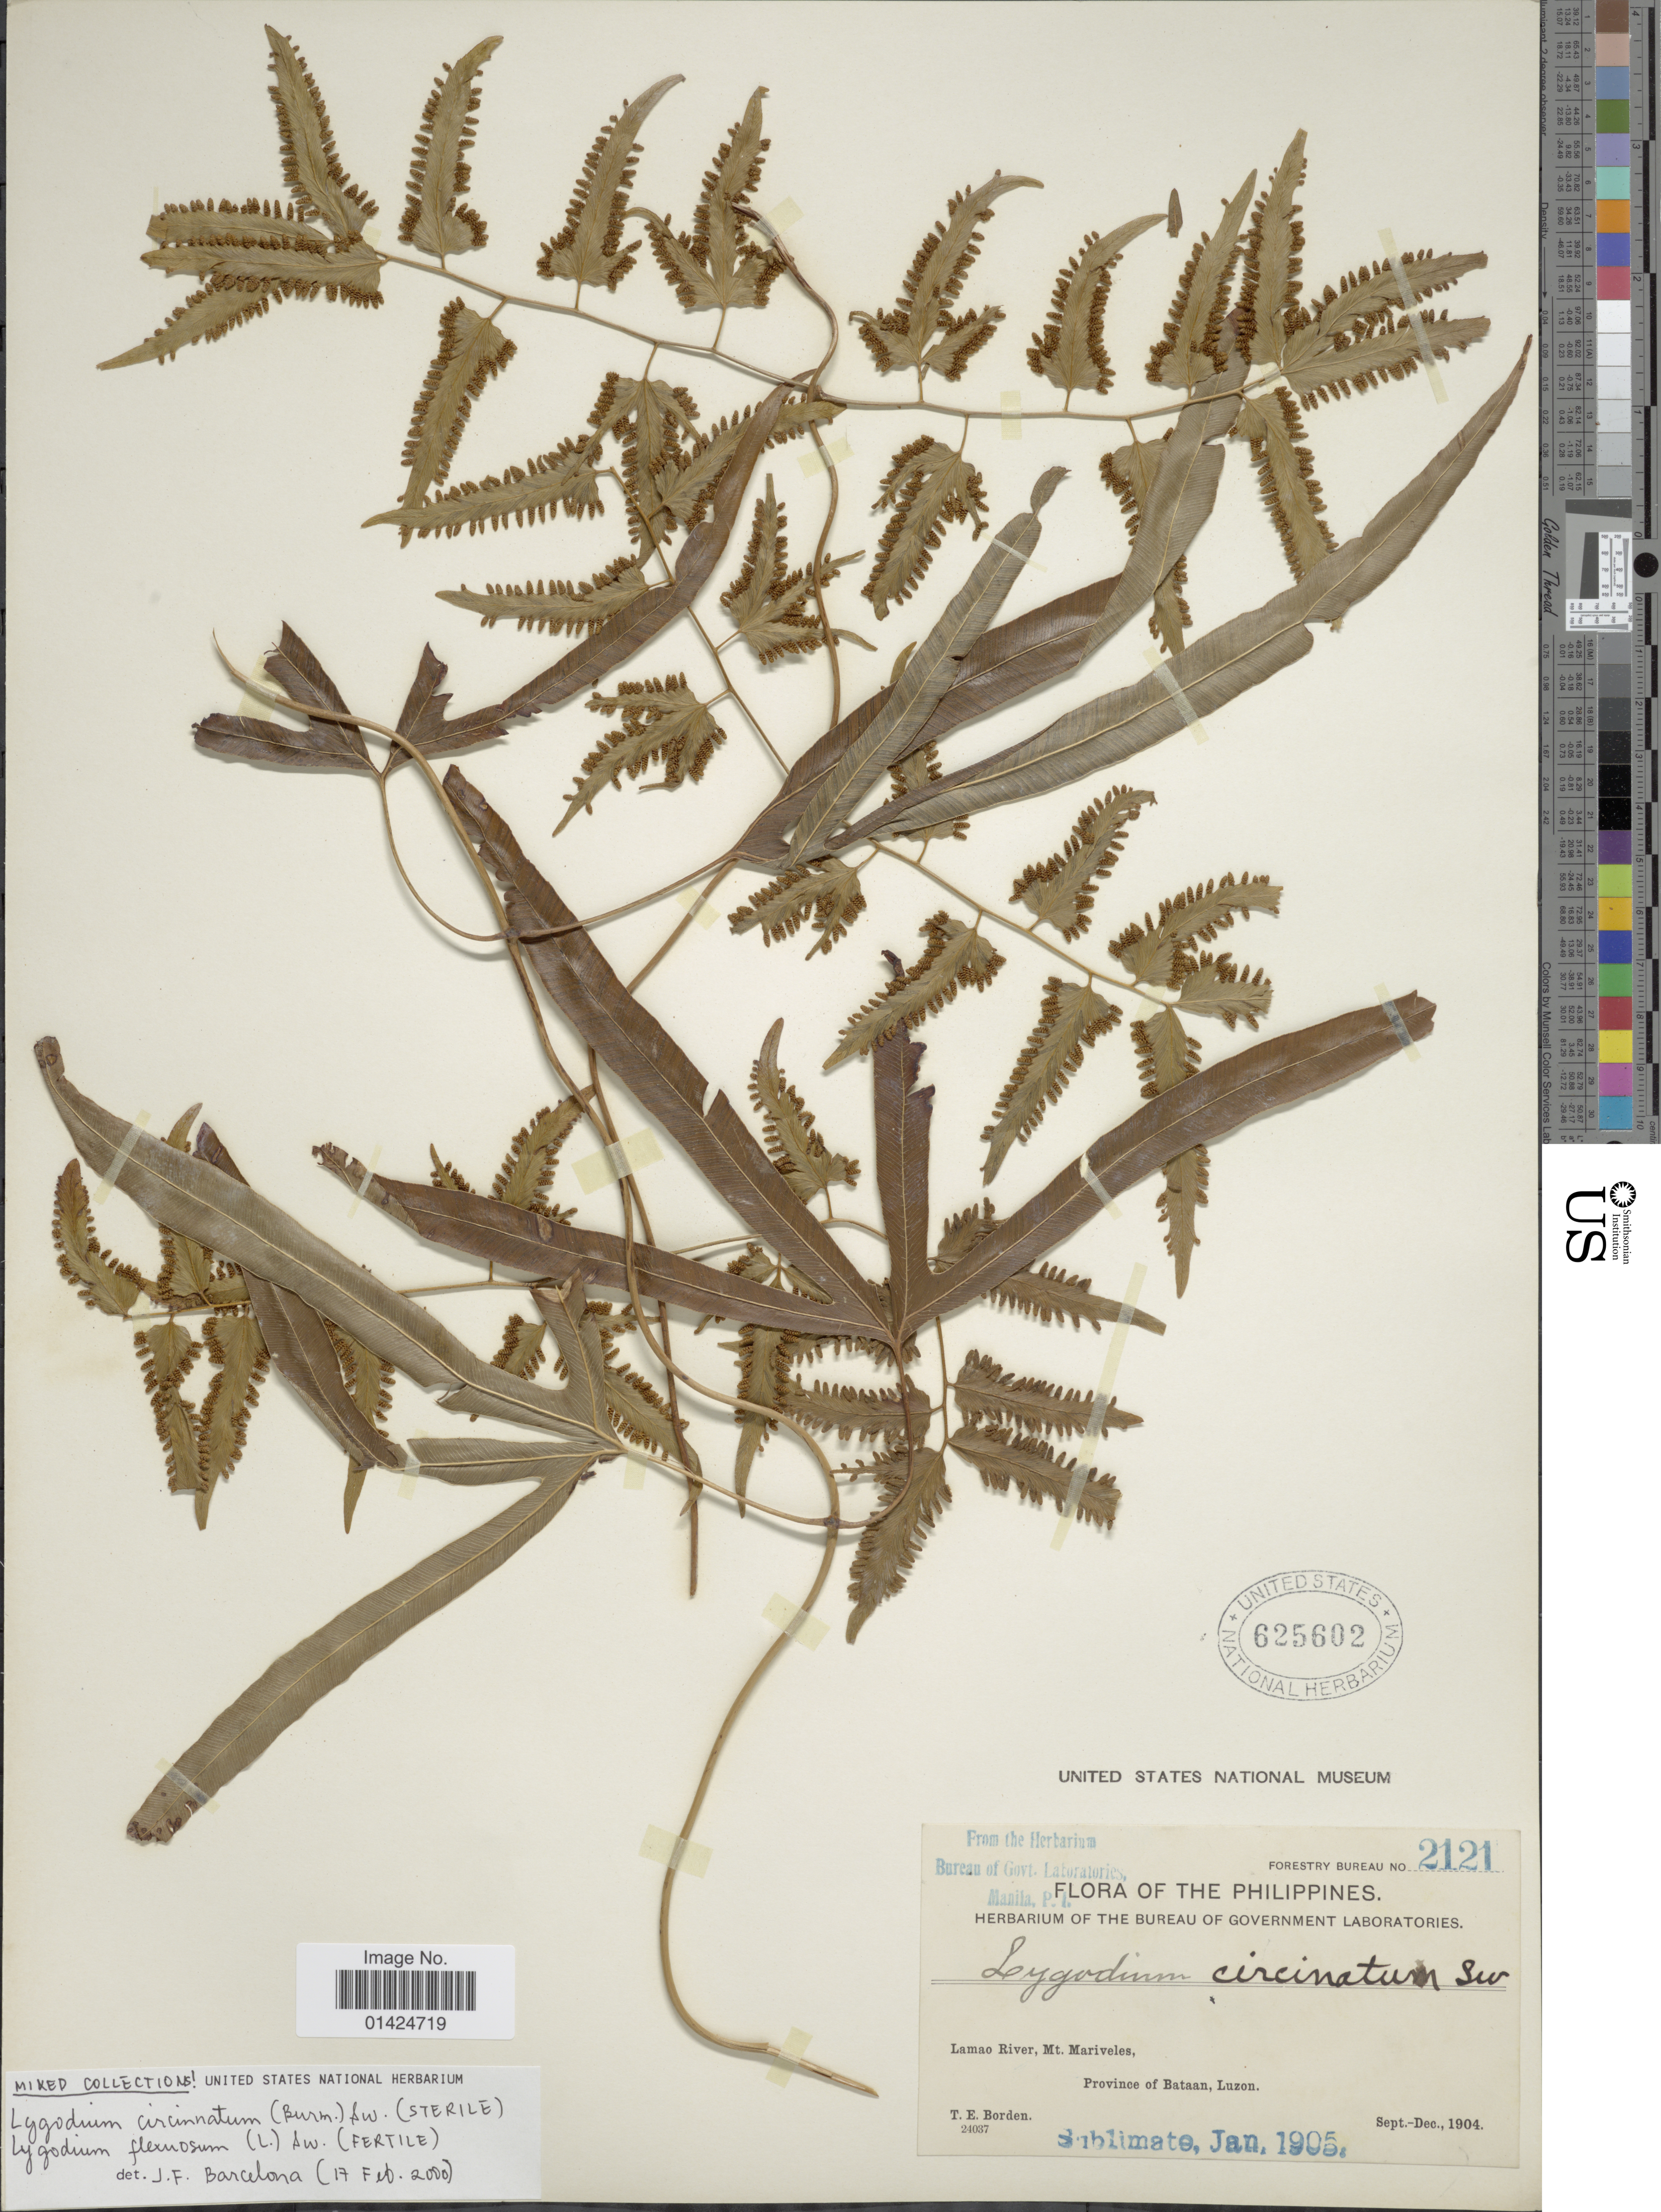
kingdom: Plantae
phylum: Tracheophyta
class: Polypodiopsida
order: Schizaeales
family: Lygodiaceae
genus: Lygodium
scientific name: Lygodium circinnatum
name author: (Burm. f.) Sw.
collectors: T. E. Borden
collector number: Forestry Bureau 2121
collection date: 1904-09/1904-12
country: Philippines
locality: Lamao River, Mt. Mariveles, Province of Bataan.Luzon.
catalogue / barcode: US 625602